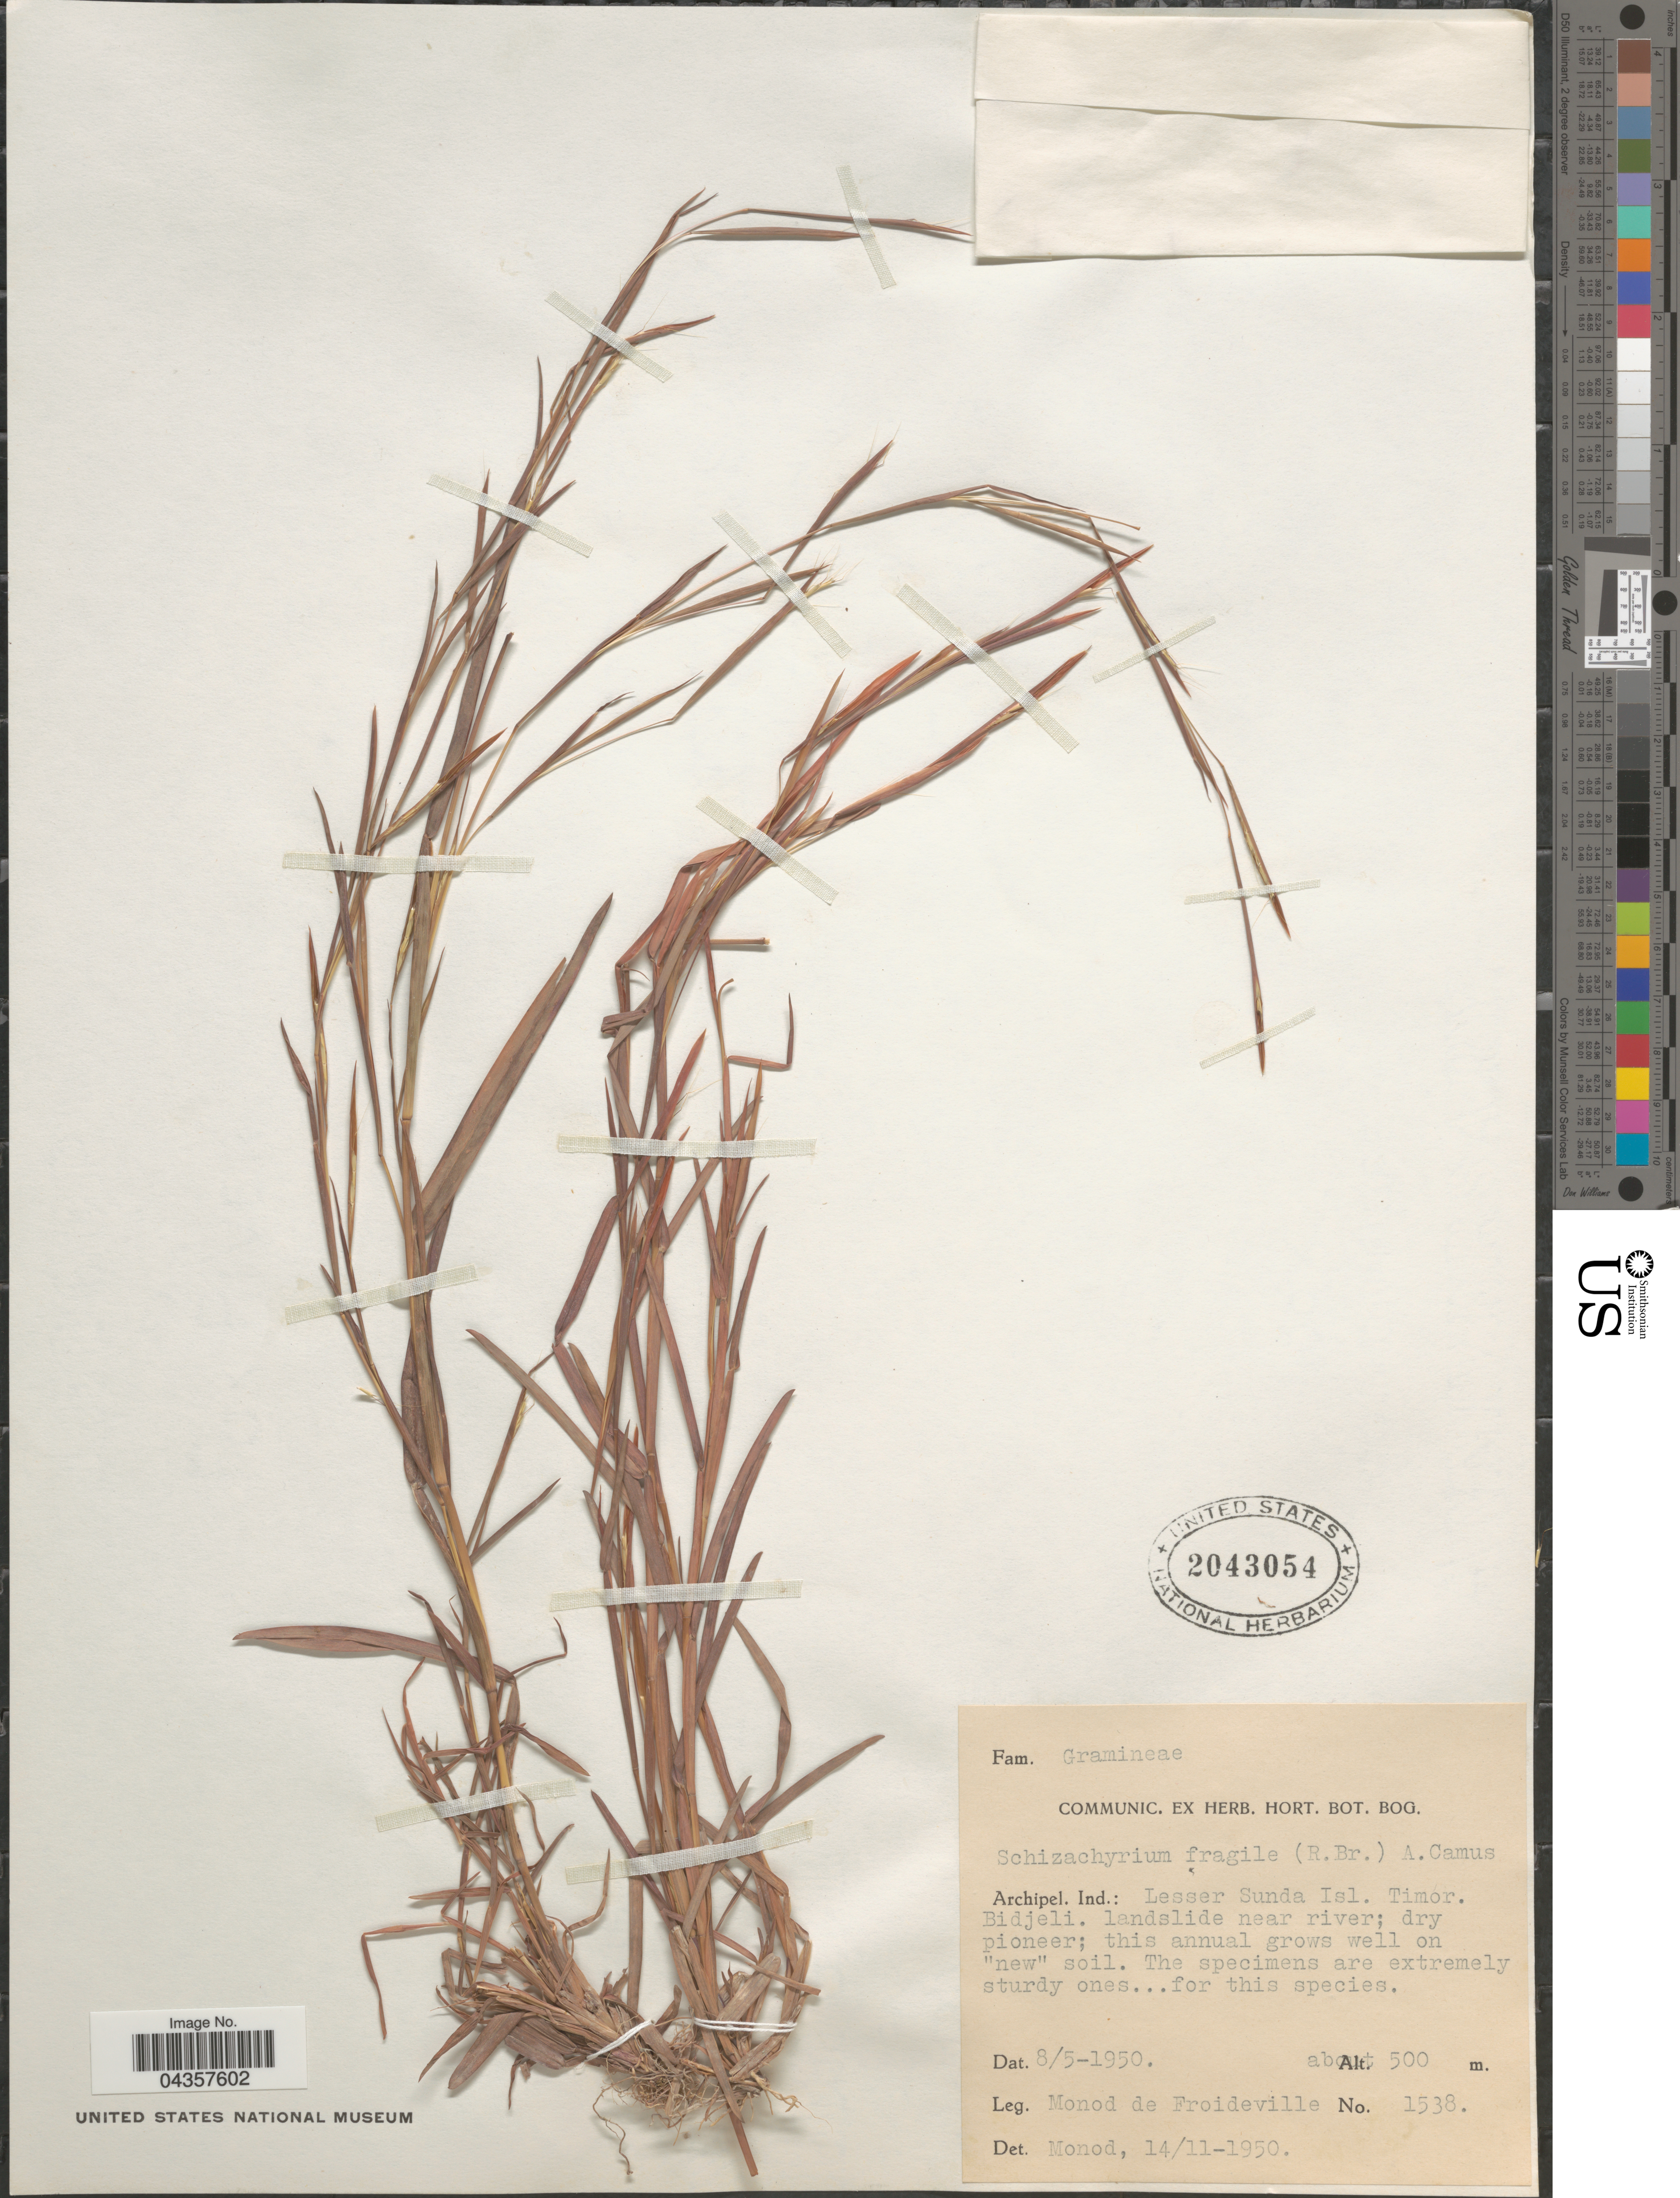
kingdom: Plantae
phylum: Tracheophyta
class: Liliopsida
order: Poales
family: Poaceae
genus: Schizachyrium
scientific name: Schizachyrium fragile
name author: (R. Br.) A. Camus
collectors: C. Monod de Froideville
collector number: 1538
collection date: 1950-05-08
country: Indonesia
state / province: Nusa Tenggara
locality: Archipel. Ind.: Lesser Sunda Isl. Timor. Bidjeli. Landlside near river.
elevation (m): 500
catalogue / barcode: US 2043054